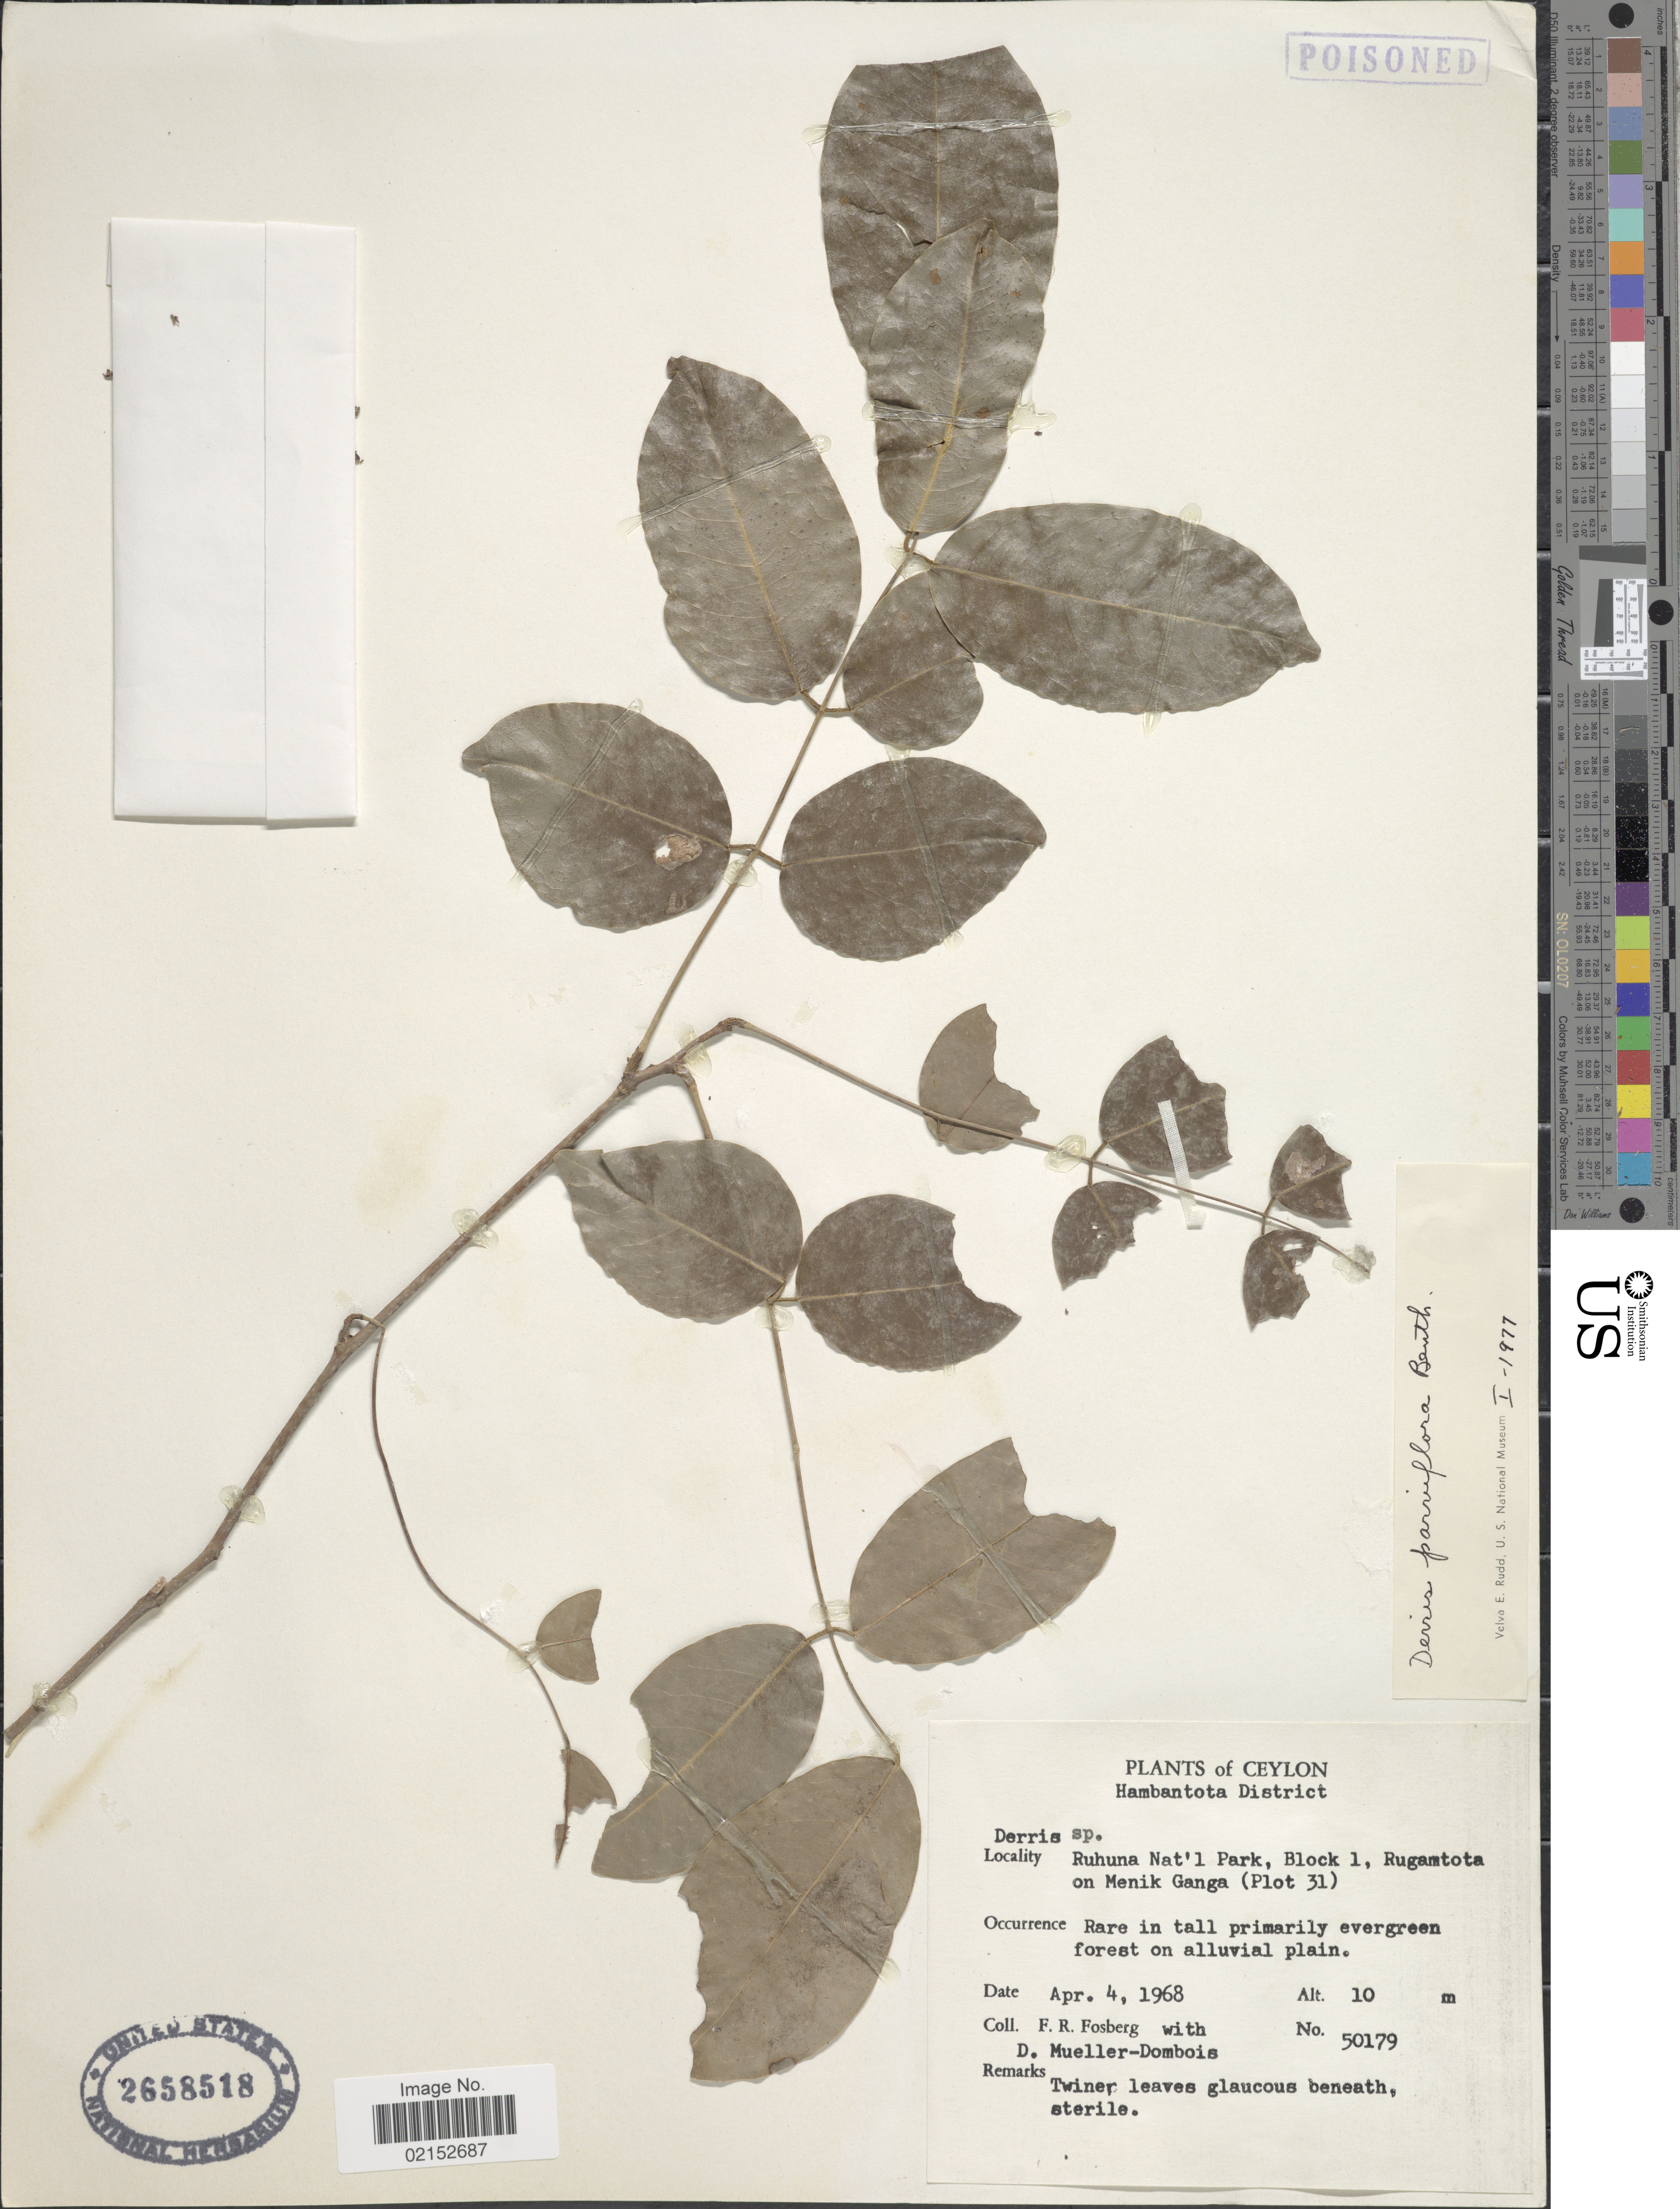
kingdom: Plantae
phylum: Tracheophyta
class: Magnoliopsida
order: Fabales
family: Fabaceae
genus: Derris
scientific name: Derris parviflora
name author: Benth.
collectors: F. R. Fosberg & D. Mueller-Dombois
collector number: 50179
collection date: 1968-04-04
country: Sri Lanka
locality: Ceylon, Hambantota District, Ruhuna Nat'l Park, Block 1, Rugamtota on Menik Ganga (Plot 31)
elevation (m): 10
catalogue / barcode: US 2658518